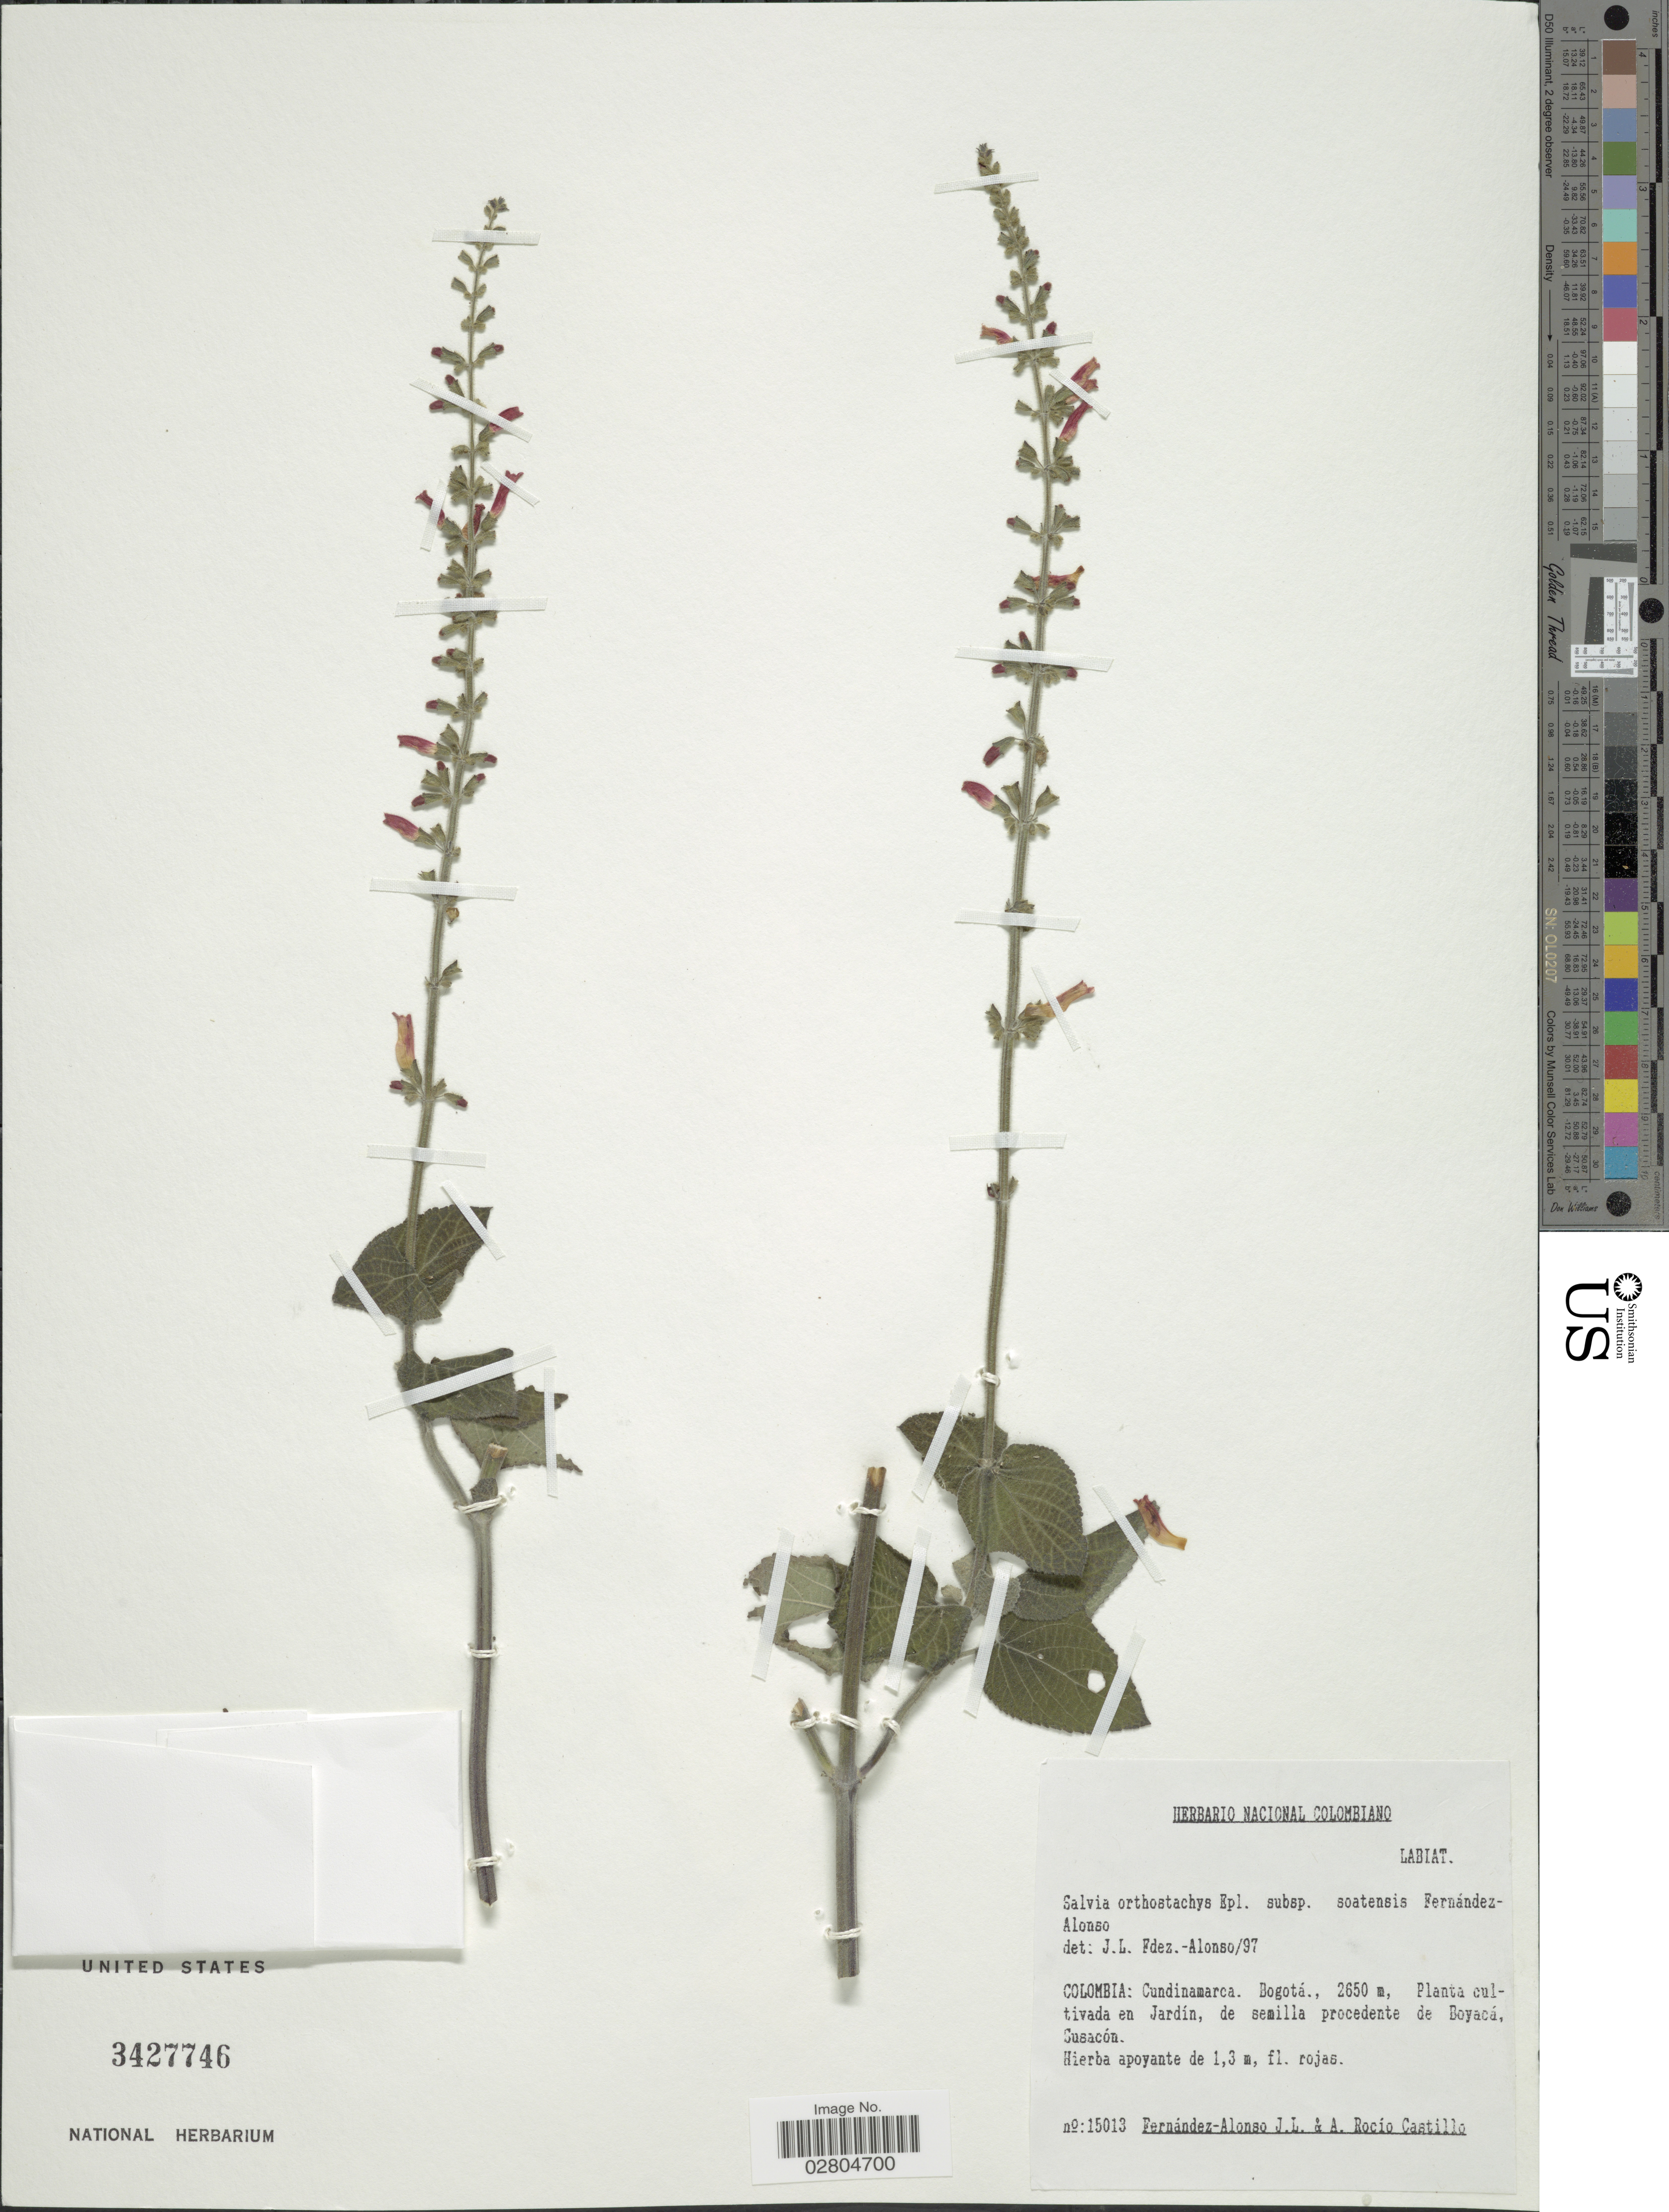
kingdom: Plantae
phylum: Tracheophyta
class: Magnoliopsida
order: Lamiales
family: Lamiaceae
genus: Salvia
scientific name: Salvia orthostachys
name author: Epling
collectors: J. L. Fernández-Alonso & A. Castillo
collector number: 15013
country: Colombia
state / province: Cundinamarca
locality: Bogotá. Planta cultivada en Jardín, de semilla procedente de Boyacá Susacón.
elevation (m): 2650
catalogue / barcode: US 3427746